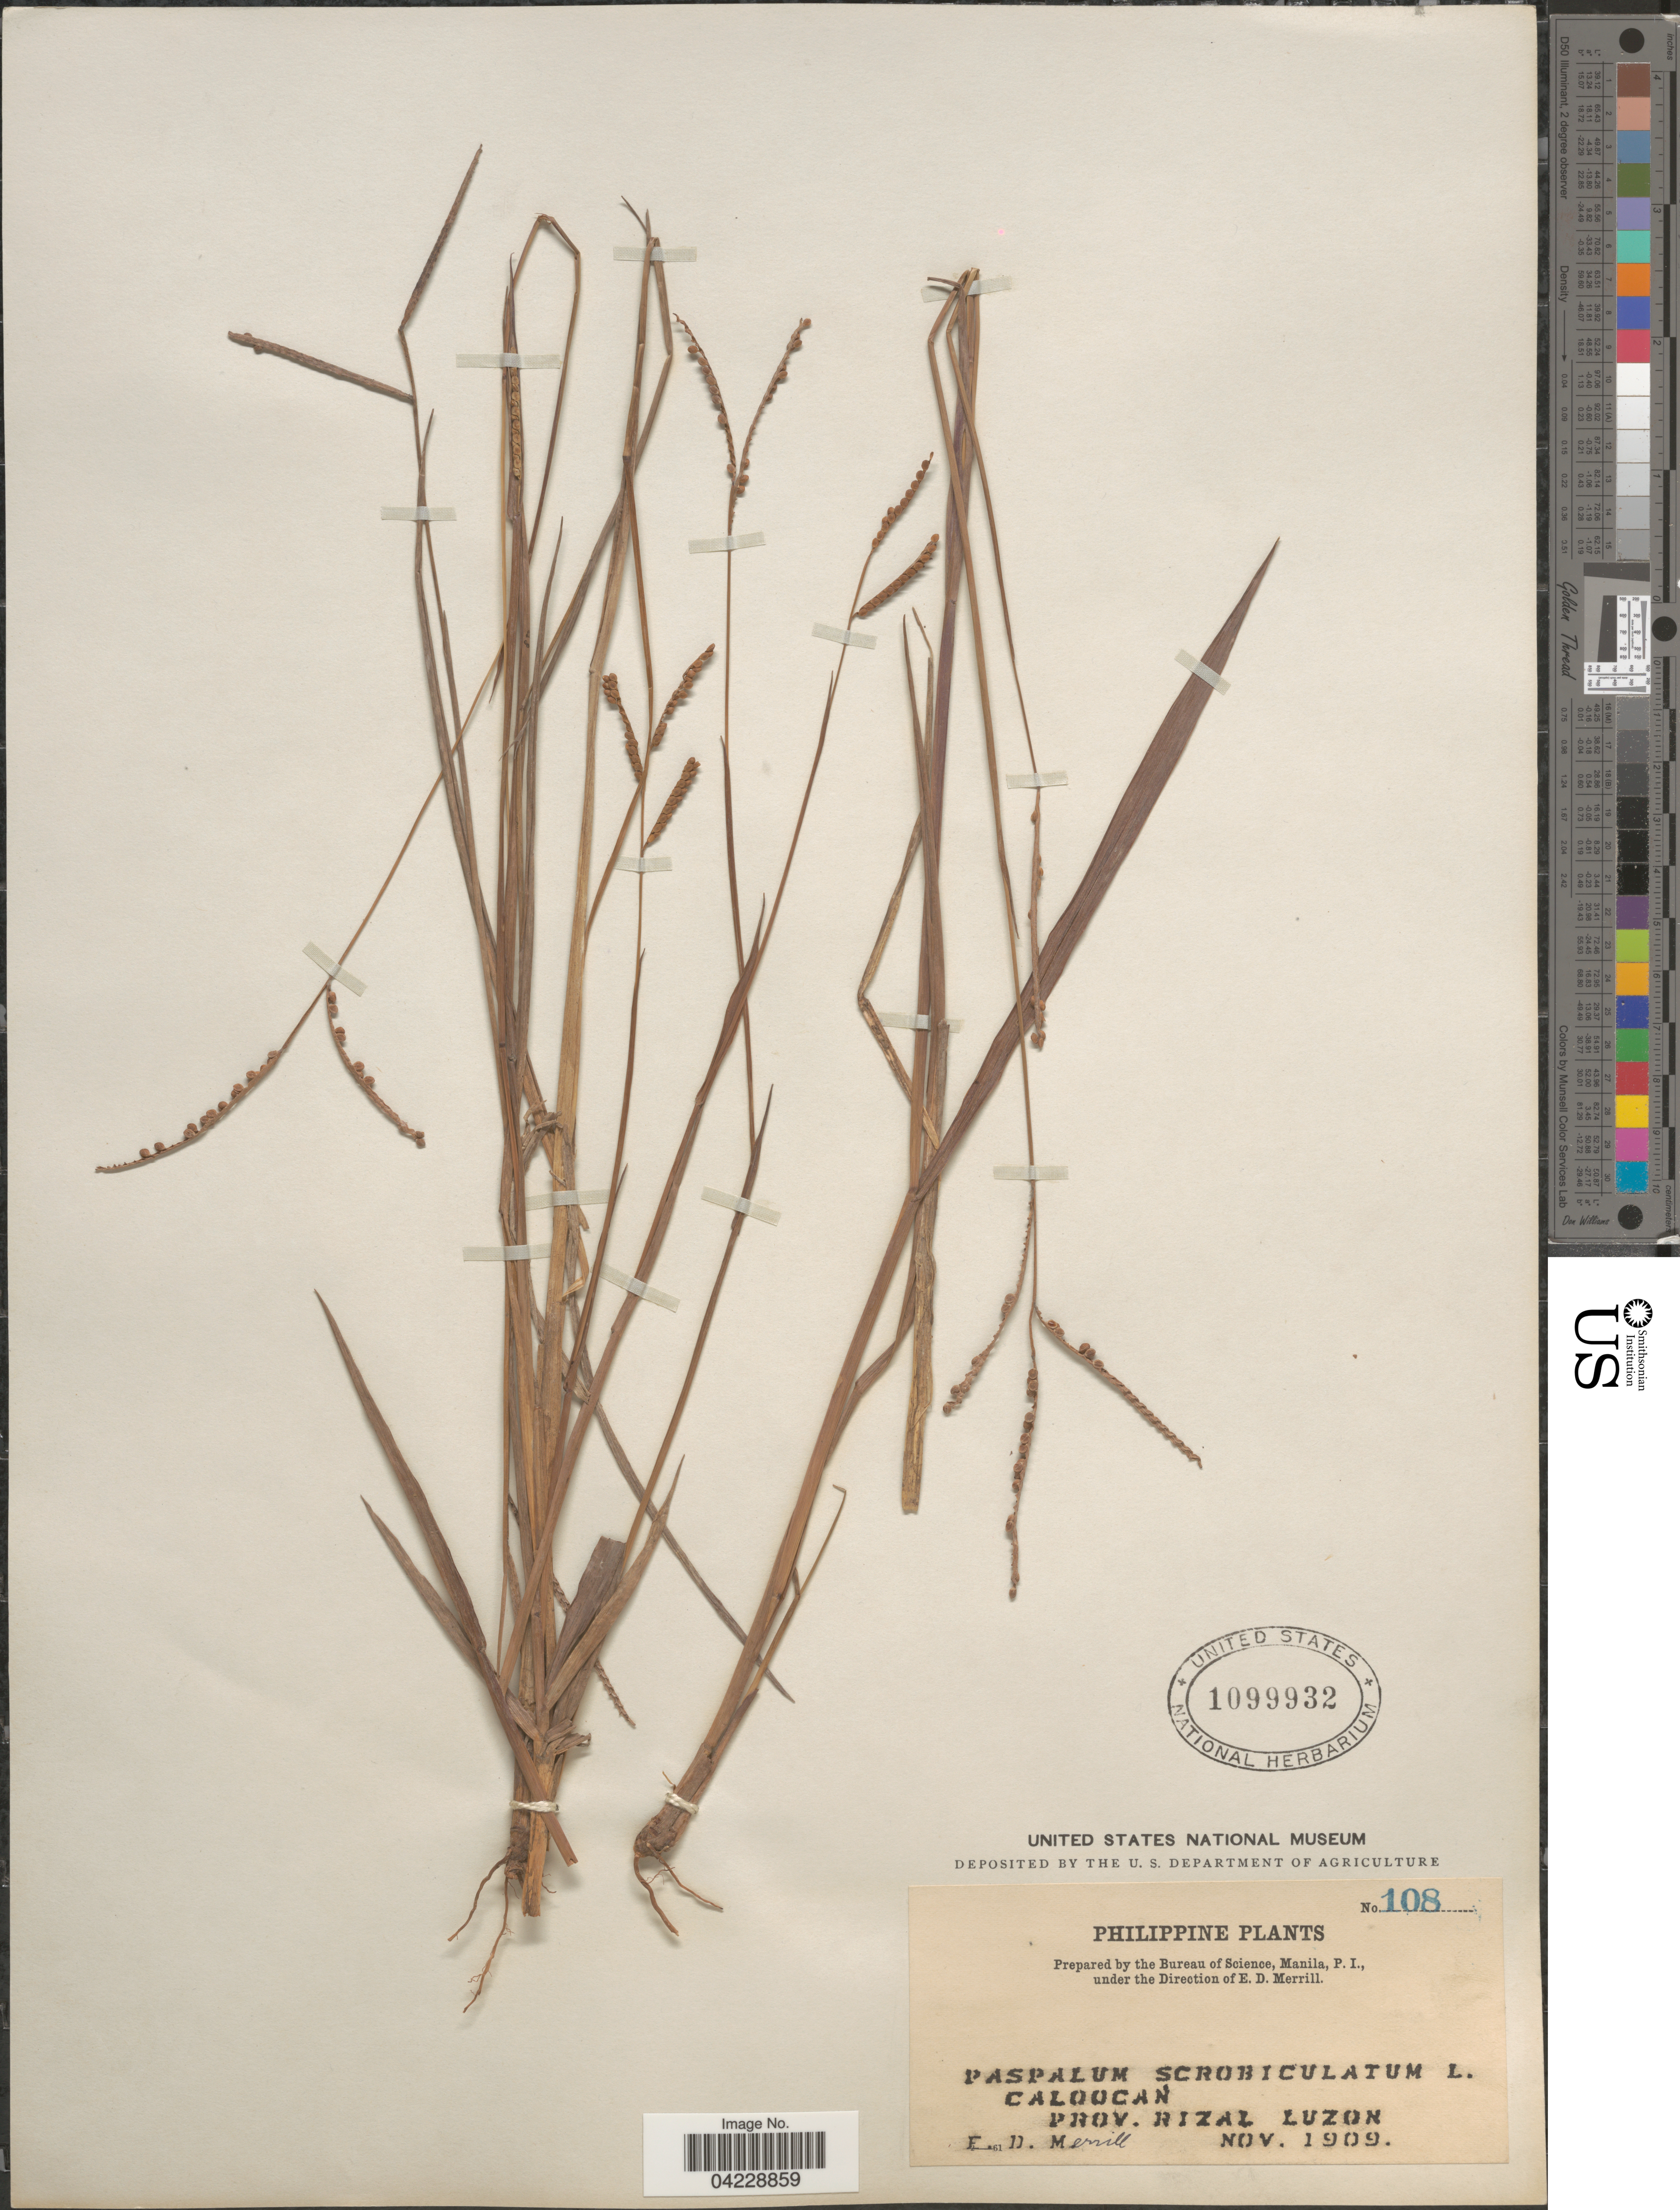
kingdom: Plantae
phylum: Tracheophyta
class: Liliopsida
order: Poales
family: Poaceae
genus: Paspalum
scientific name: Paspalum scrobiculatum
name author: L.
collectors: E. D. Merrill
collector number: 108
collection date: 1909-11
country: Philippines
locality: Caloocan. Prov. Rizal Luzon.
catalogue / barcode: US 1099932